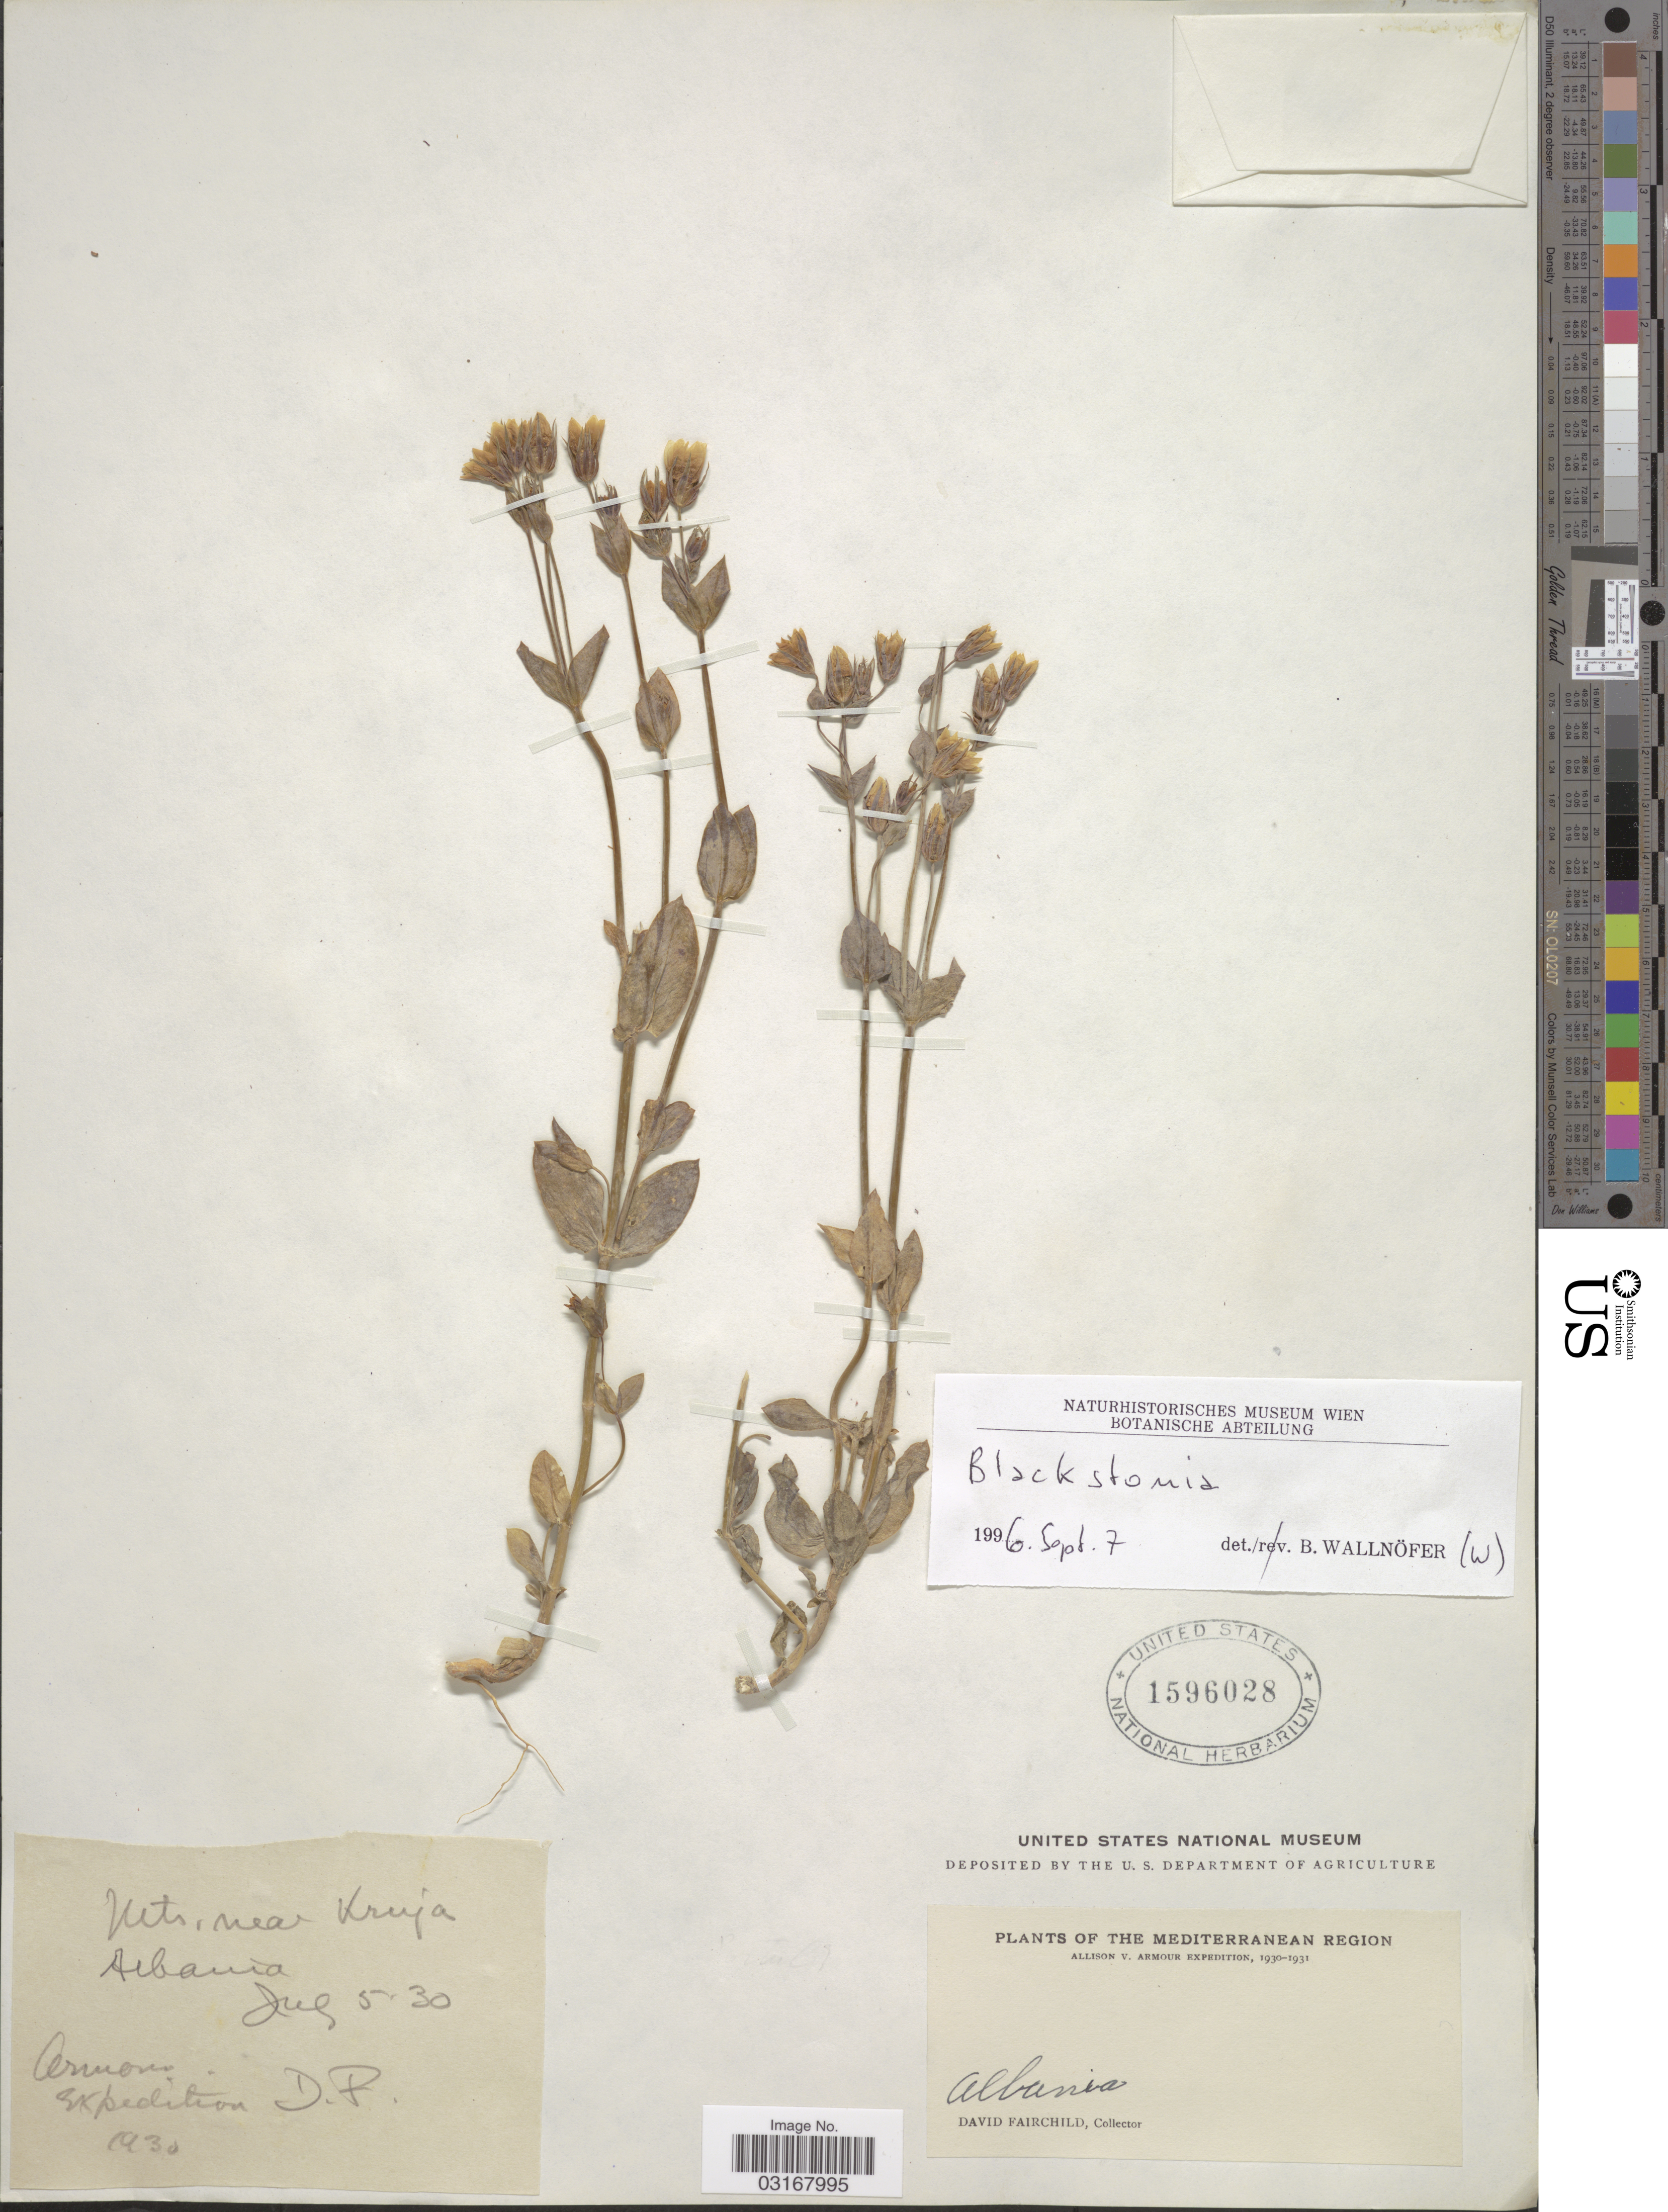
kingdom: Plantae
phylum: Tracheophyta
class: Magnoliopsida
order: Gentianales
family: Gentianaceae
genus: Chlora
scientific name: Chlora perfoliata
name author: (L.) L.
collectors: D. Fairchild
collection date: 1930-07-05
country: Albania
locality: Mts. near Kruja, Albania. The Mediterranean Region.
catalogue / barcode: US 1596028